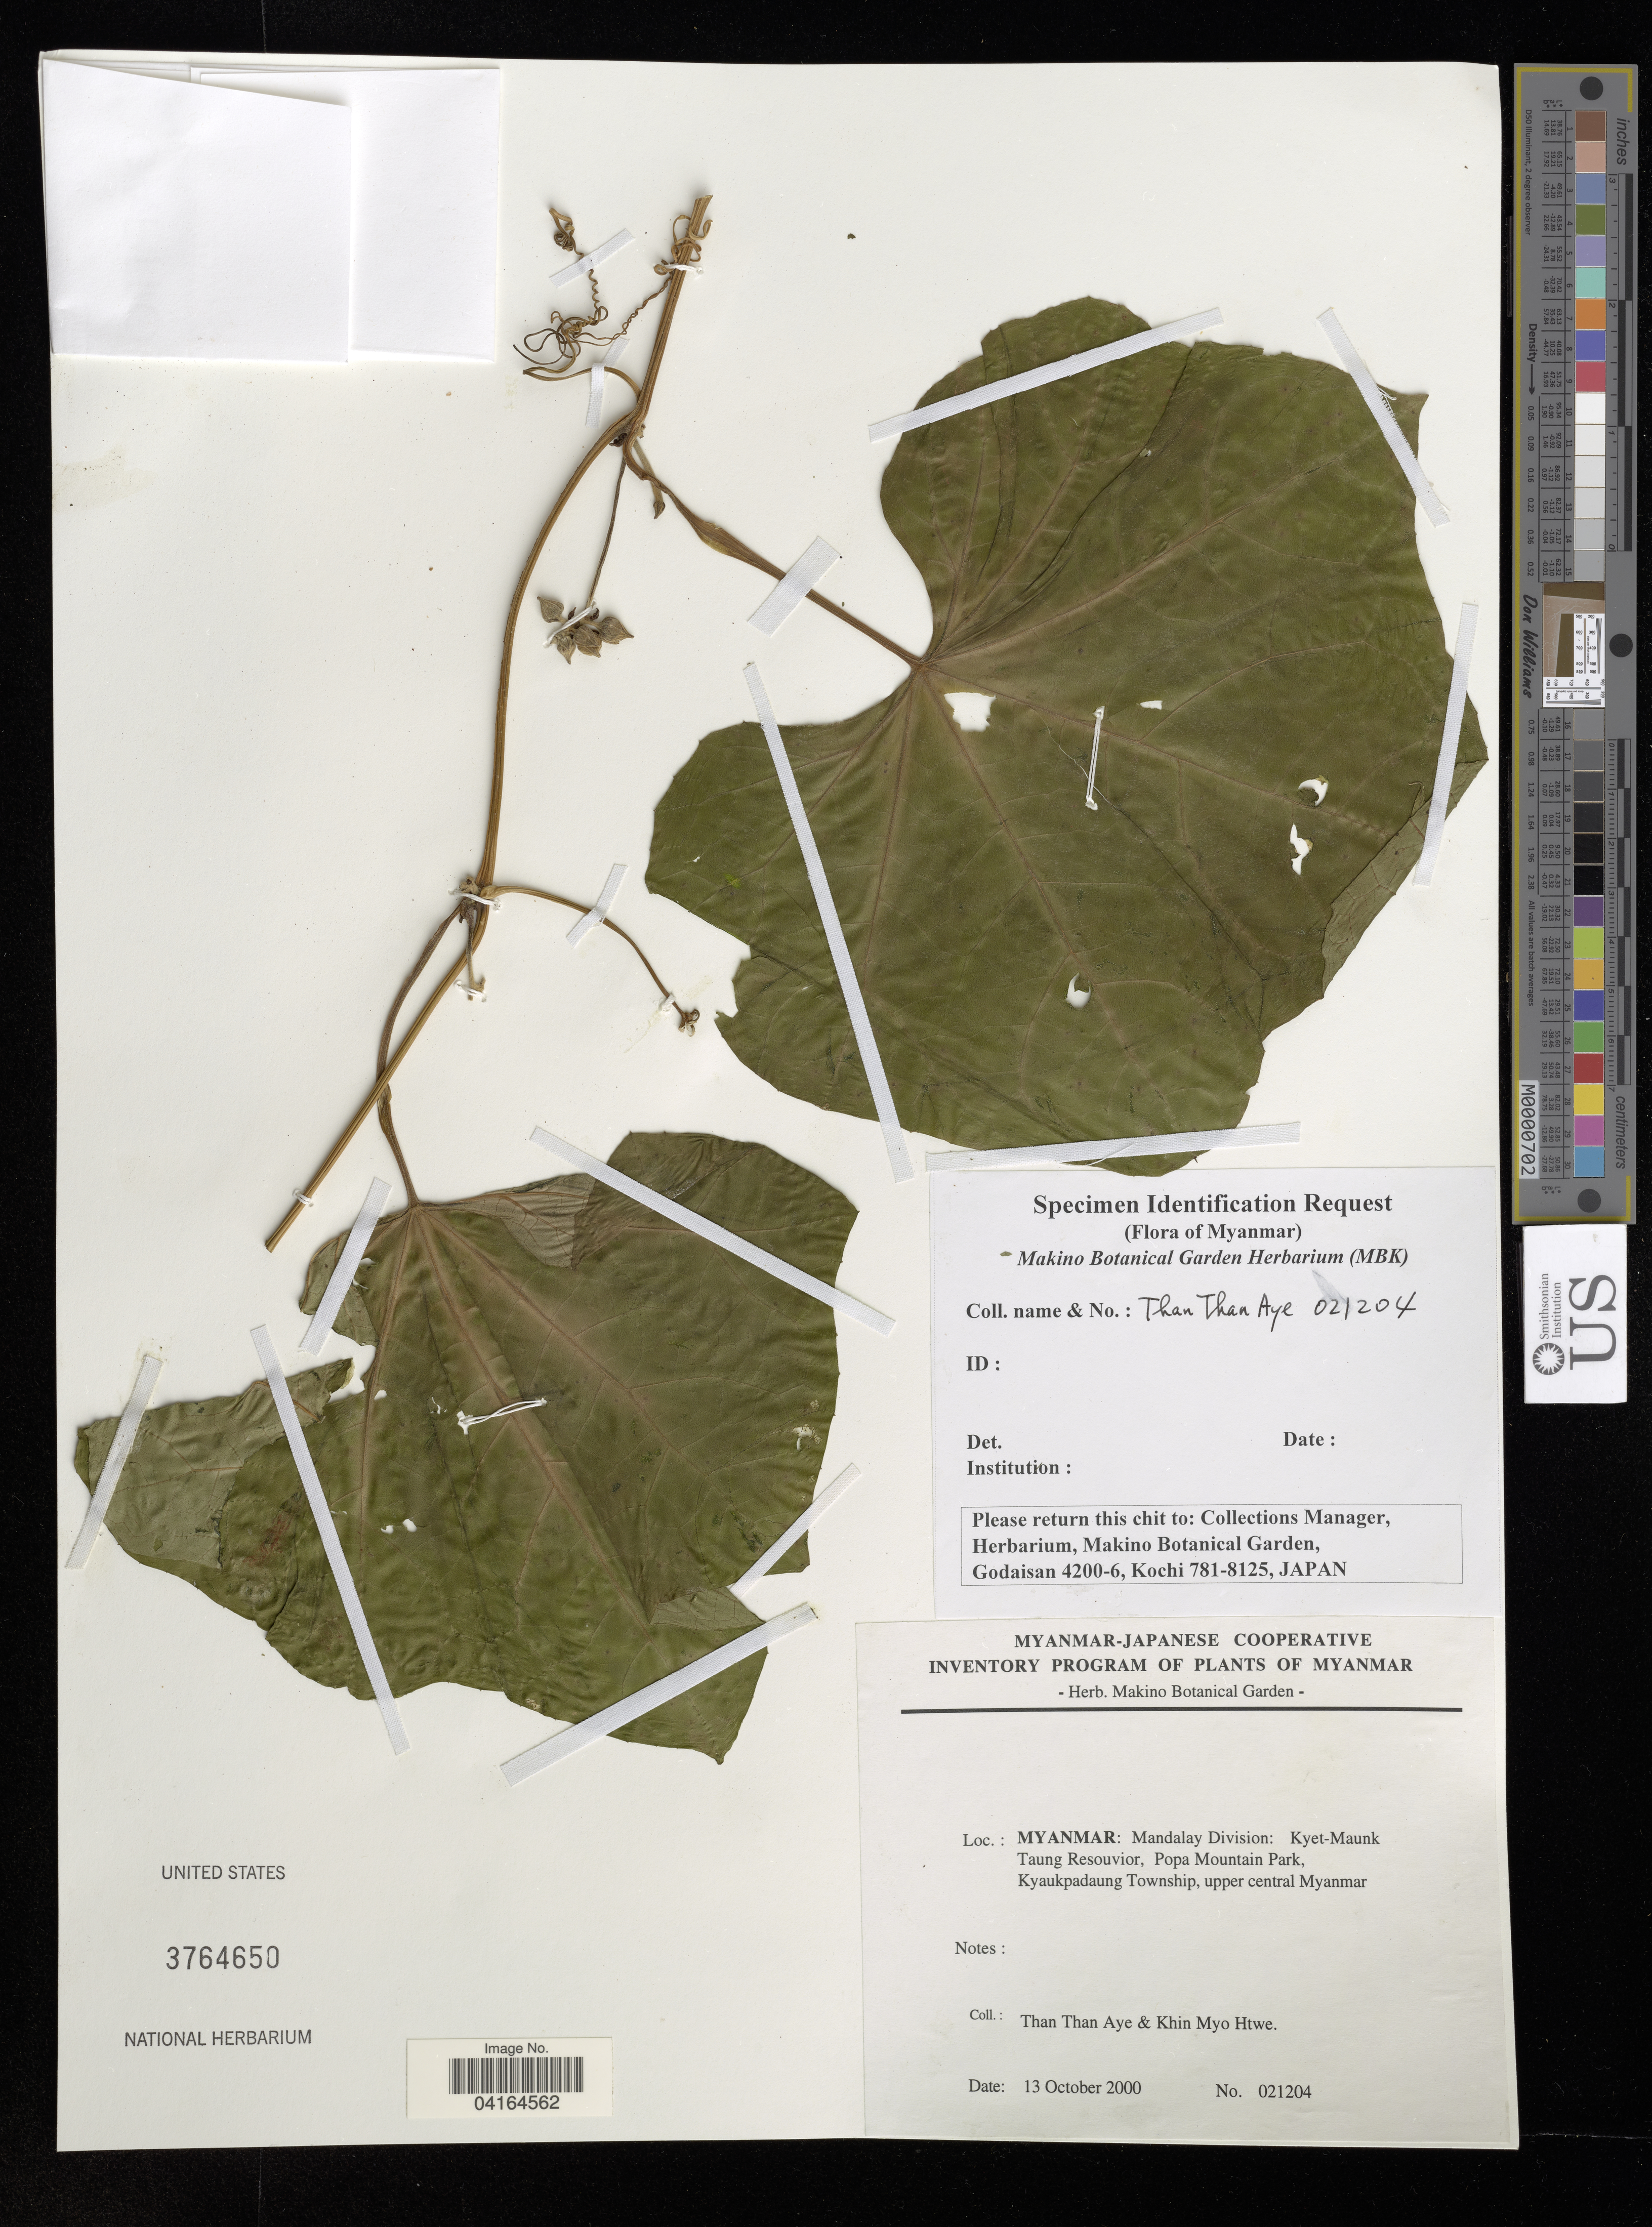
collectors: T. Aye & K. Htwe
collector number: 021204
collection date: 2000-10-13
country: Myanmar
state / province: Mandalay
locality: Mandalay Division: Kyet-Maunk Taung Resouvior, Popa Mountain Park, Kyaukpadaung Township, upper central Myanmar.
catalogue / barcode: US 3764650